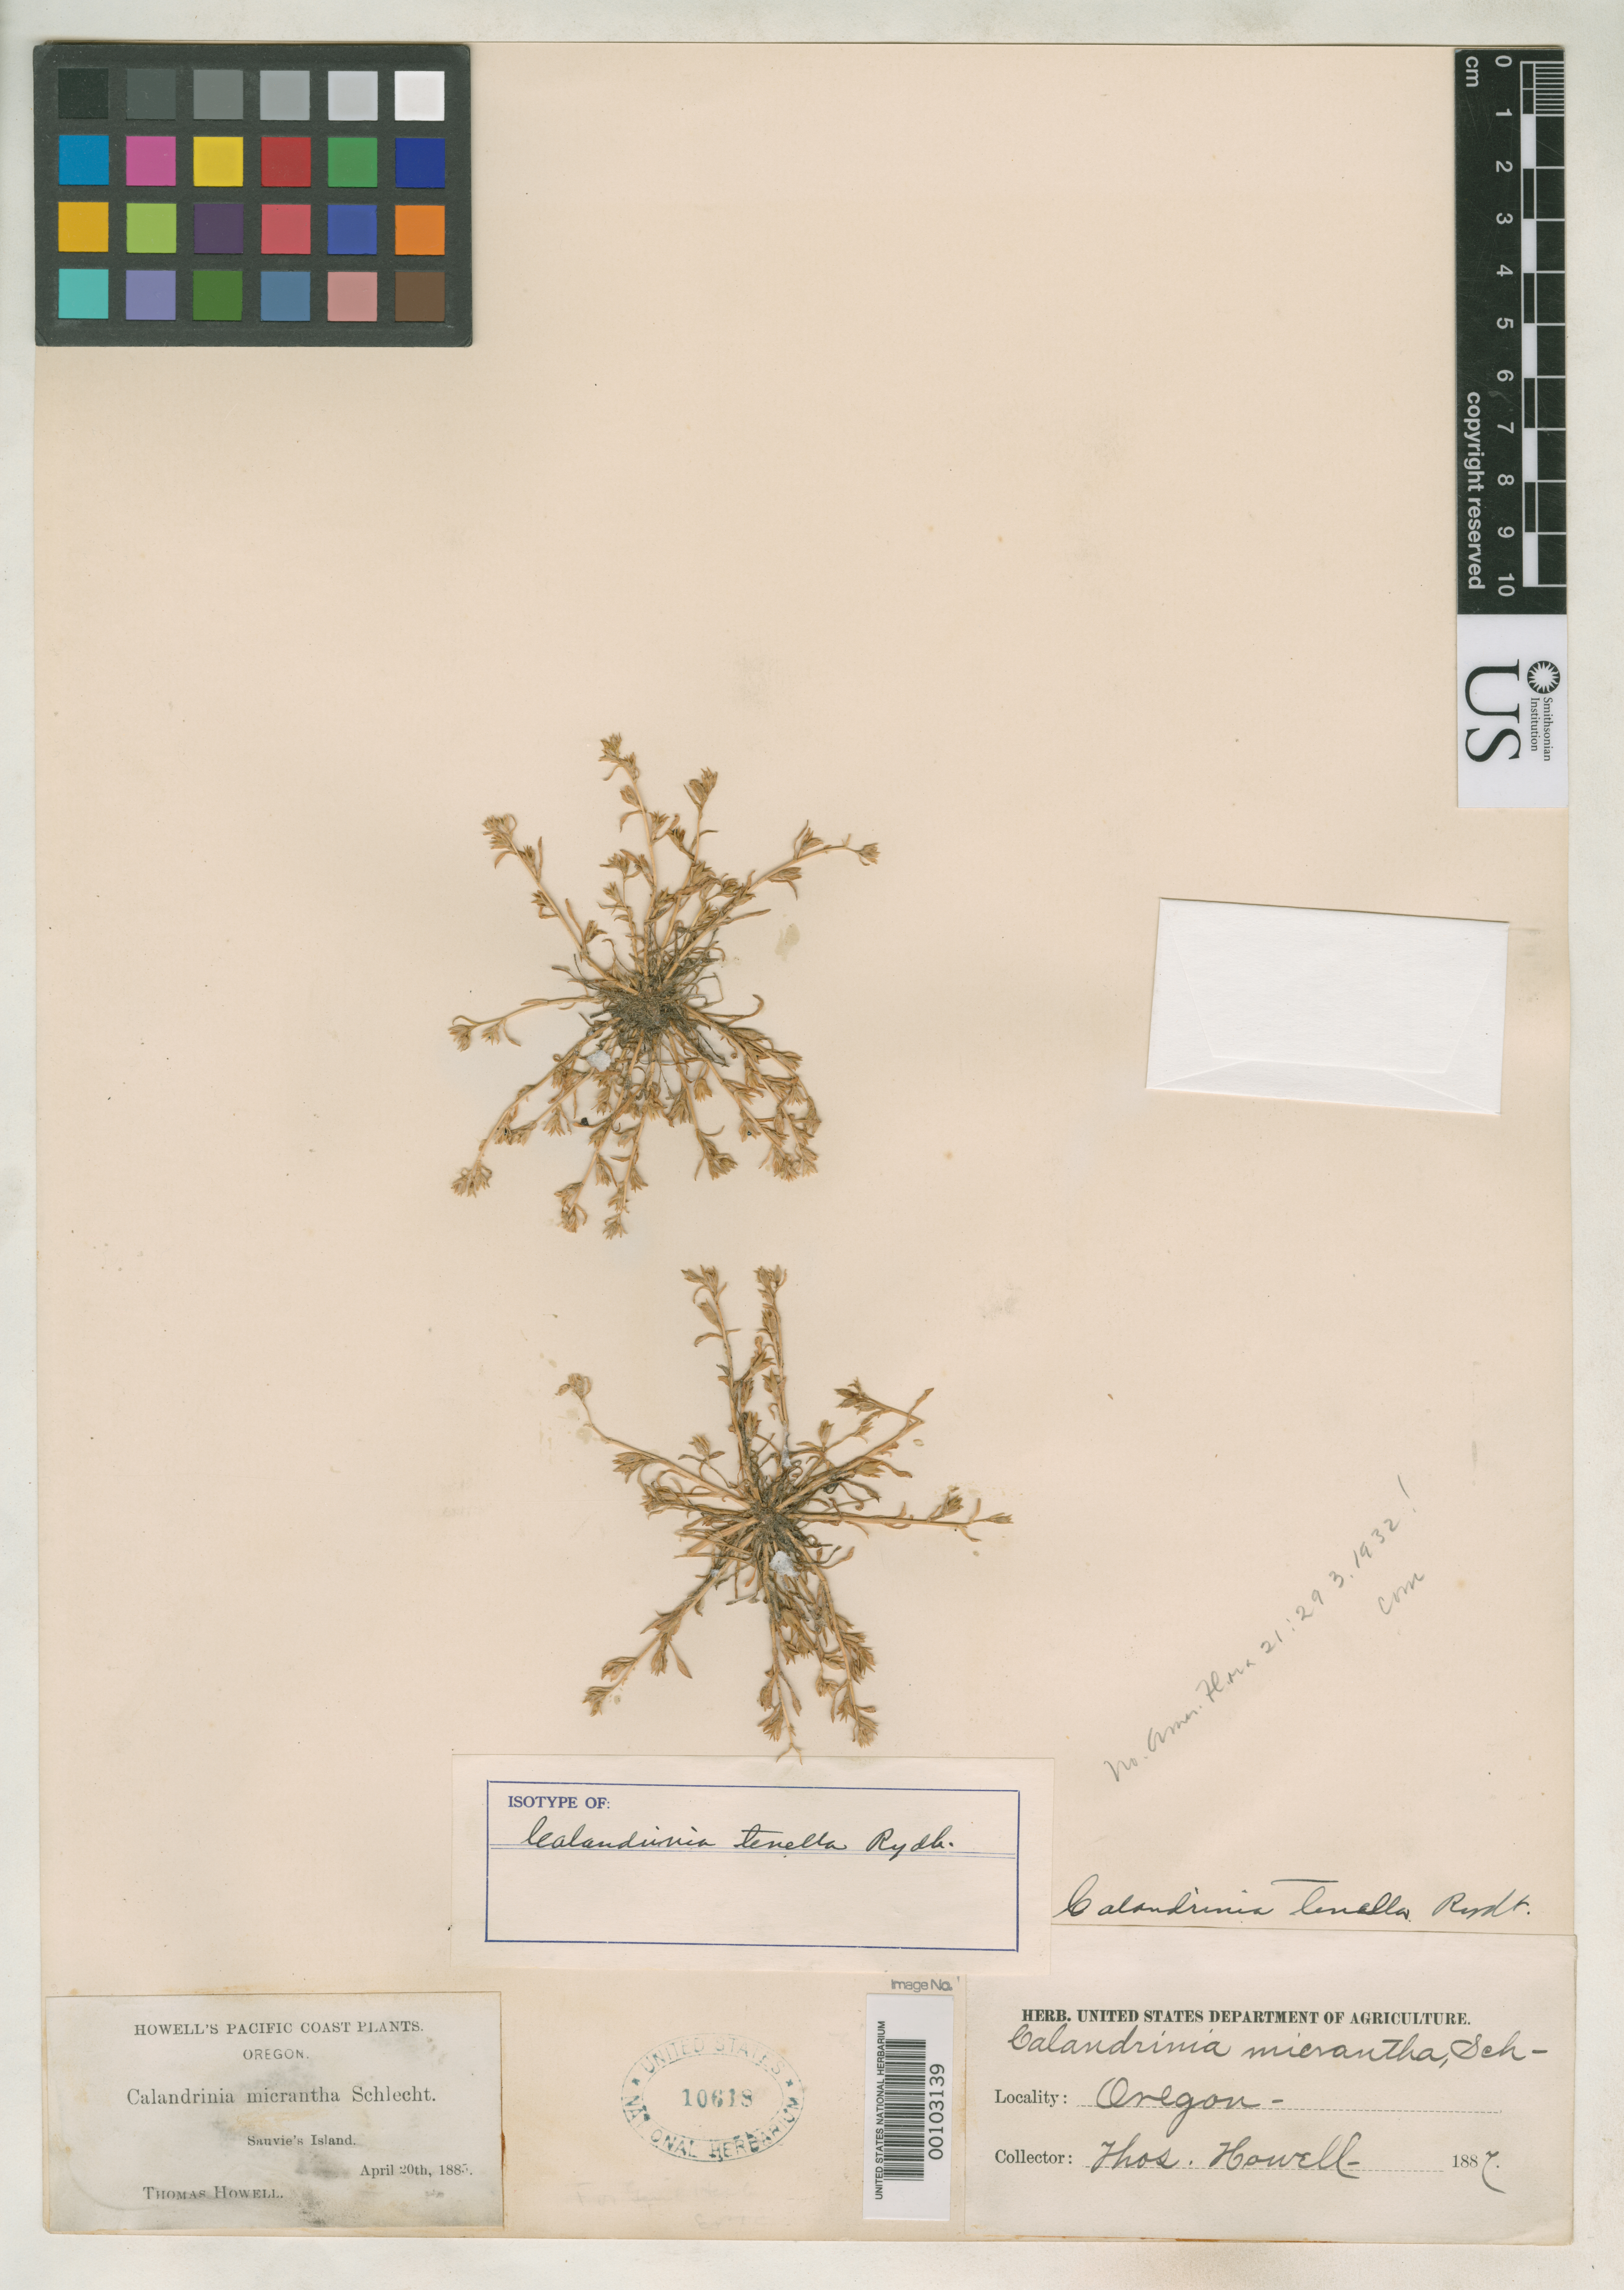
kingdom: Plantae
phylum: Tracheophyta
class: Magnoliopsida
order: Caryophyllales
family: Montiaceae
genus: Calandrinia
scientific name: Calandrinia tenella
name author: Rydb.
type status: Isotype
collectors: T. J. Howell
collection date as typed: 20 Apr 1885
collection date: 1885-04-20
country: United States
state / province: Oregon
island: Sauvie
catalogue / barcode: US 10618